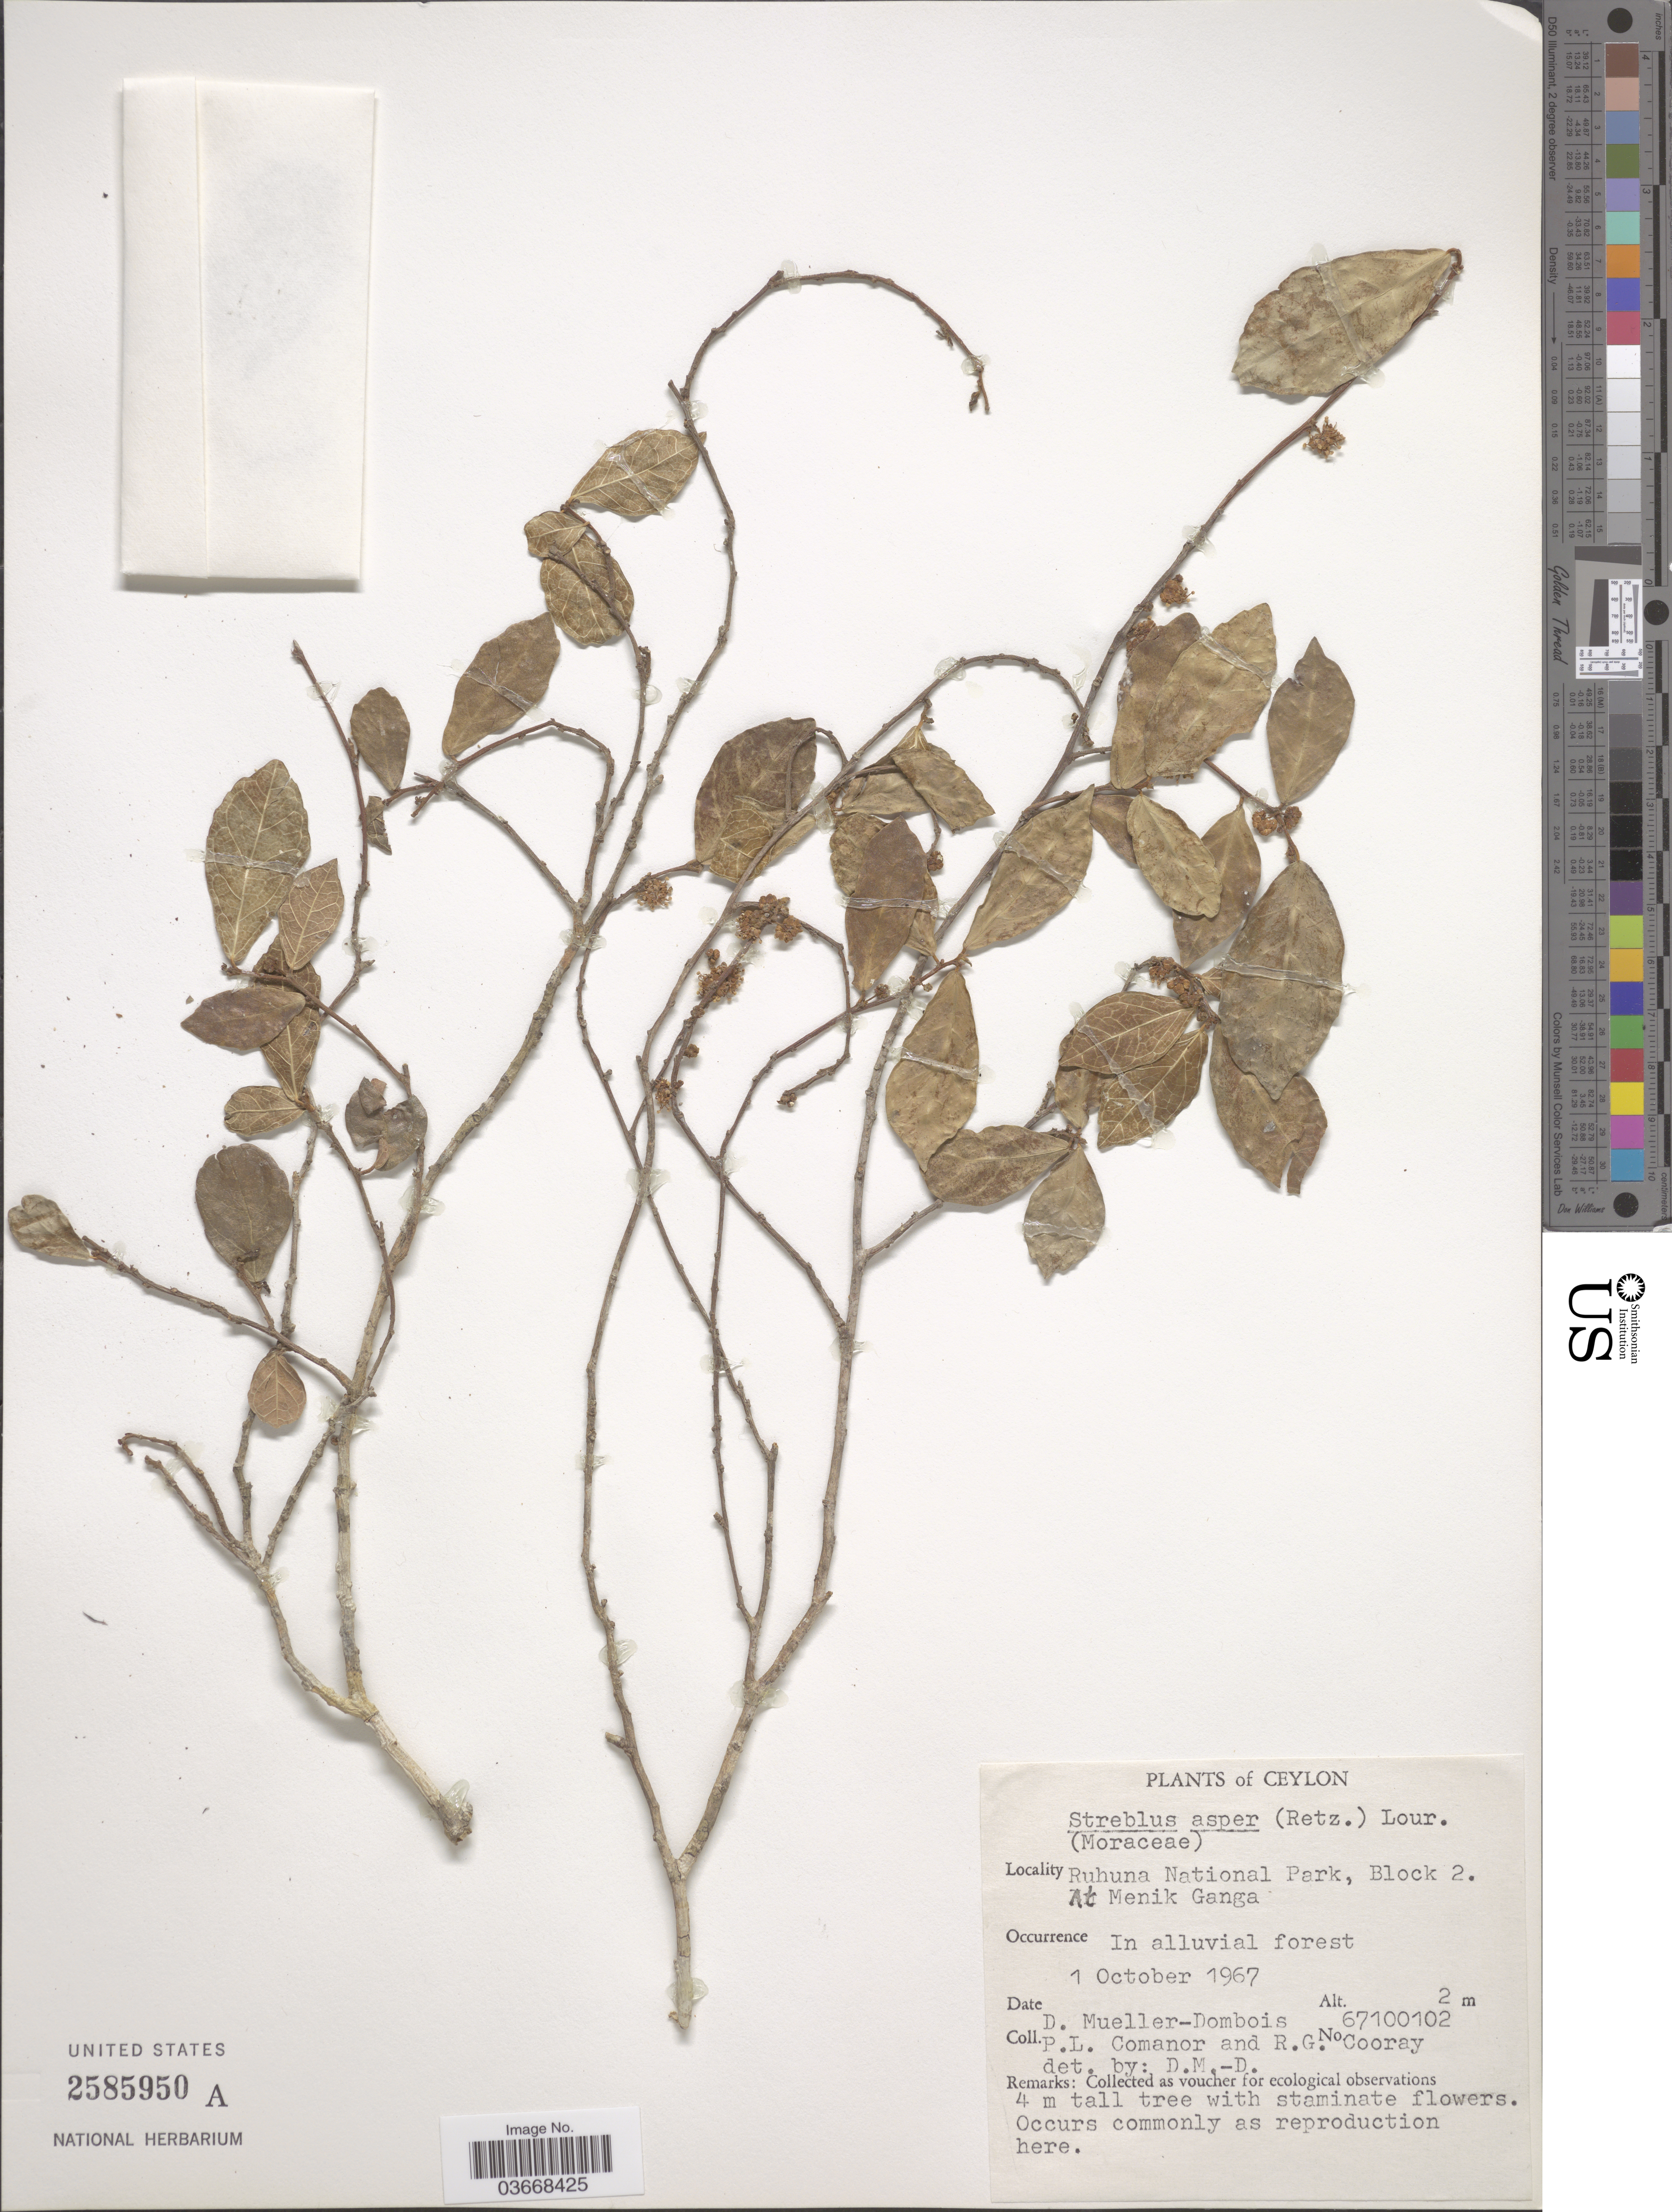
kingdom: Plantae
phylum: Tracheophyta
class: Magnoliopsida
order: Rosales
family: Moraceae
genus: Streblus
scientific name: Streblus asper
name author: Lour.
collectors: D. Mueller-Dombois, P. Comanor & R. Cooray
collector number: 67100102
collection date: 1967-10-01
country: Sri Lanka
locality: Ceylon. Ruhuna National Park, Block 2. At Menik Ganga.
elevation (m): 2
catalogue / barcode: US 2585950A